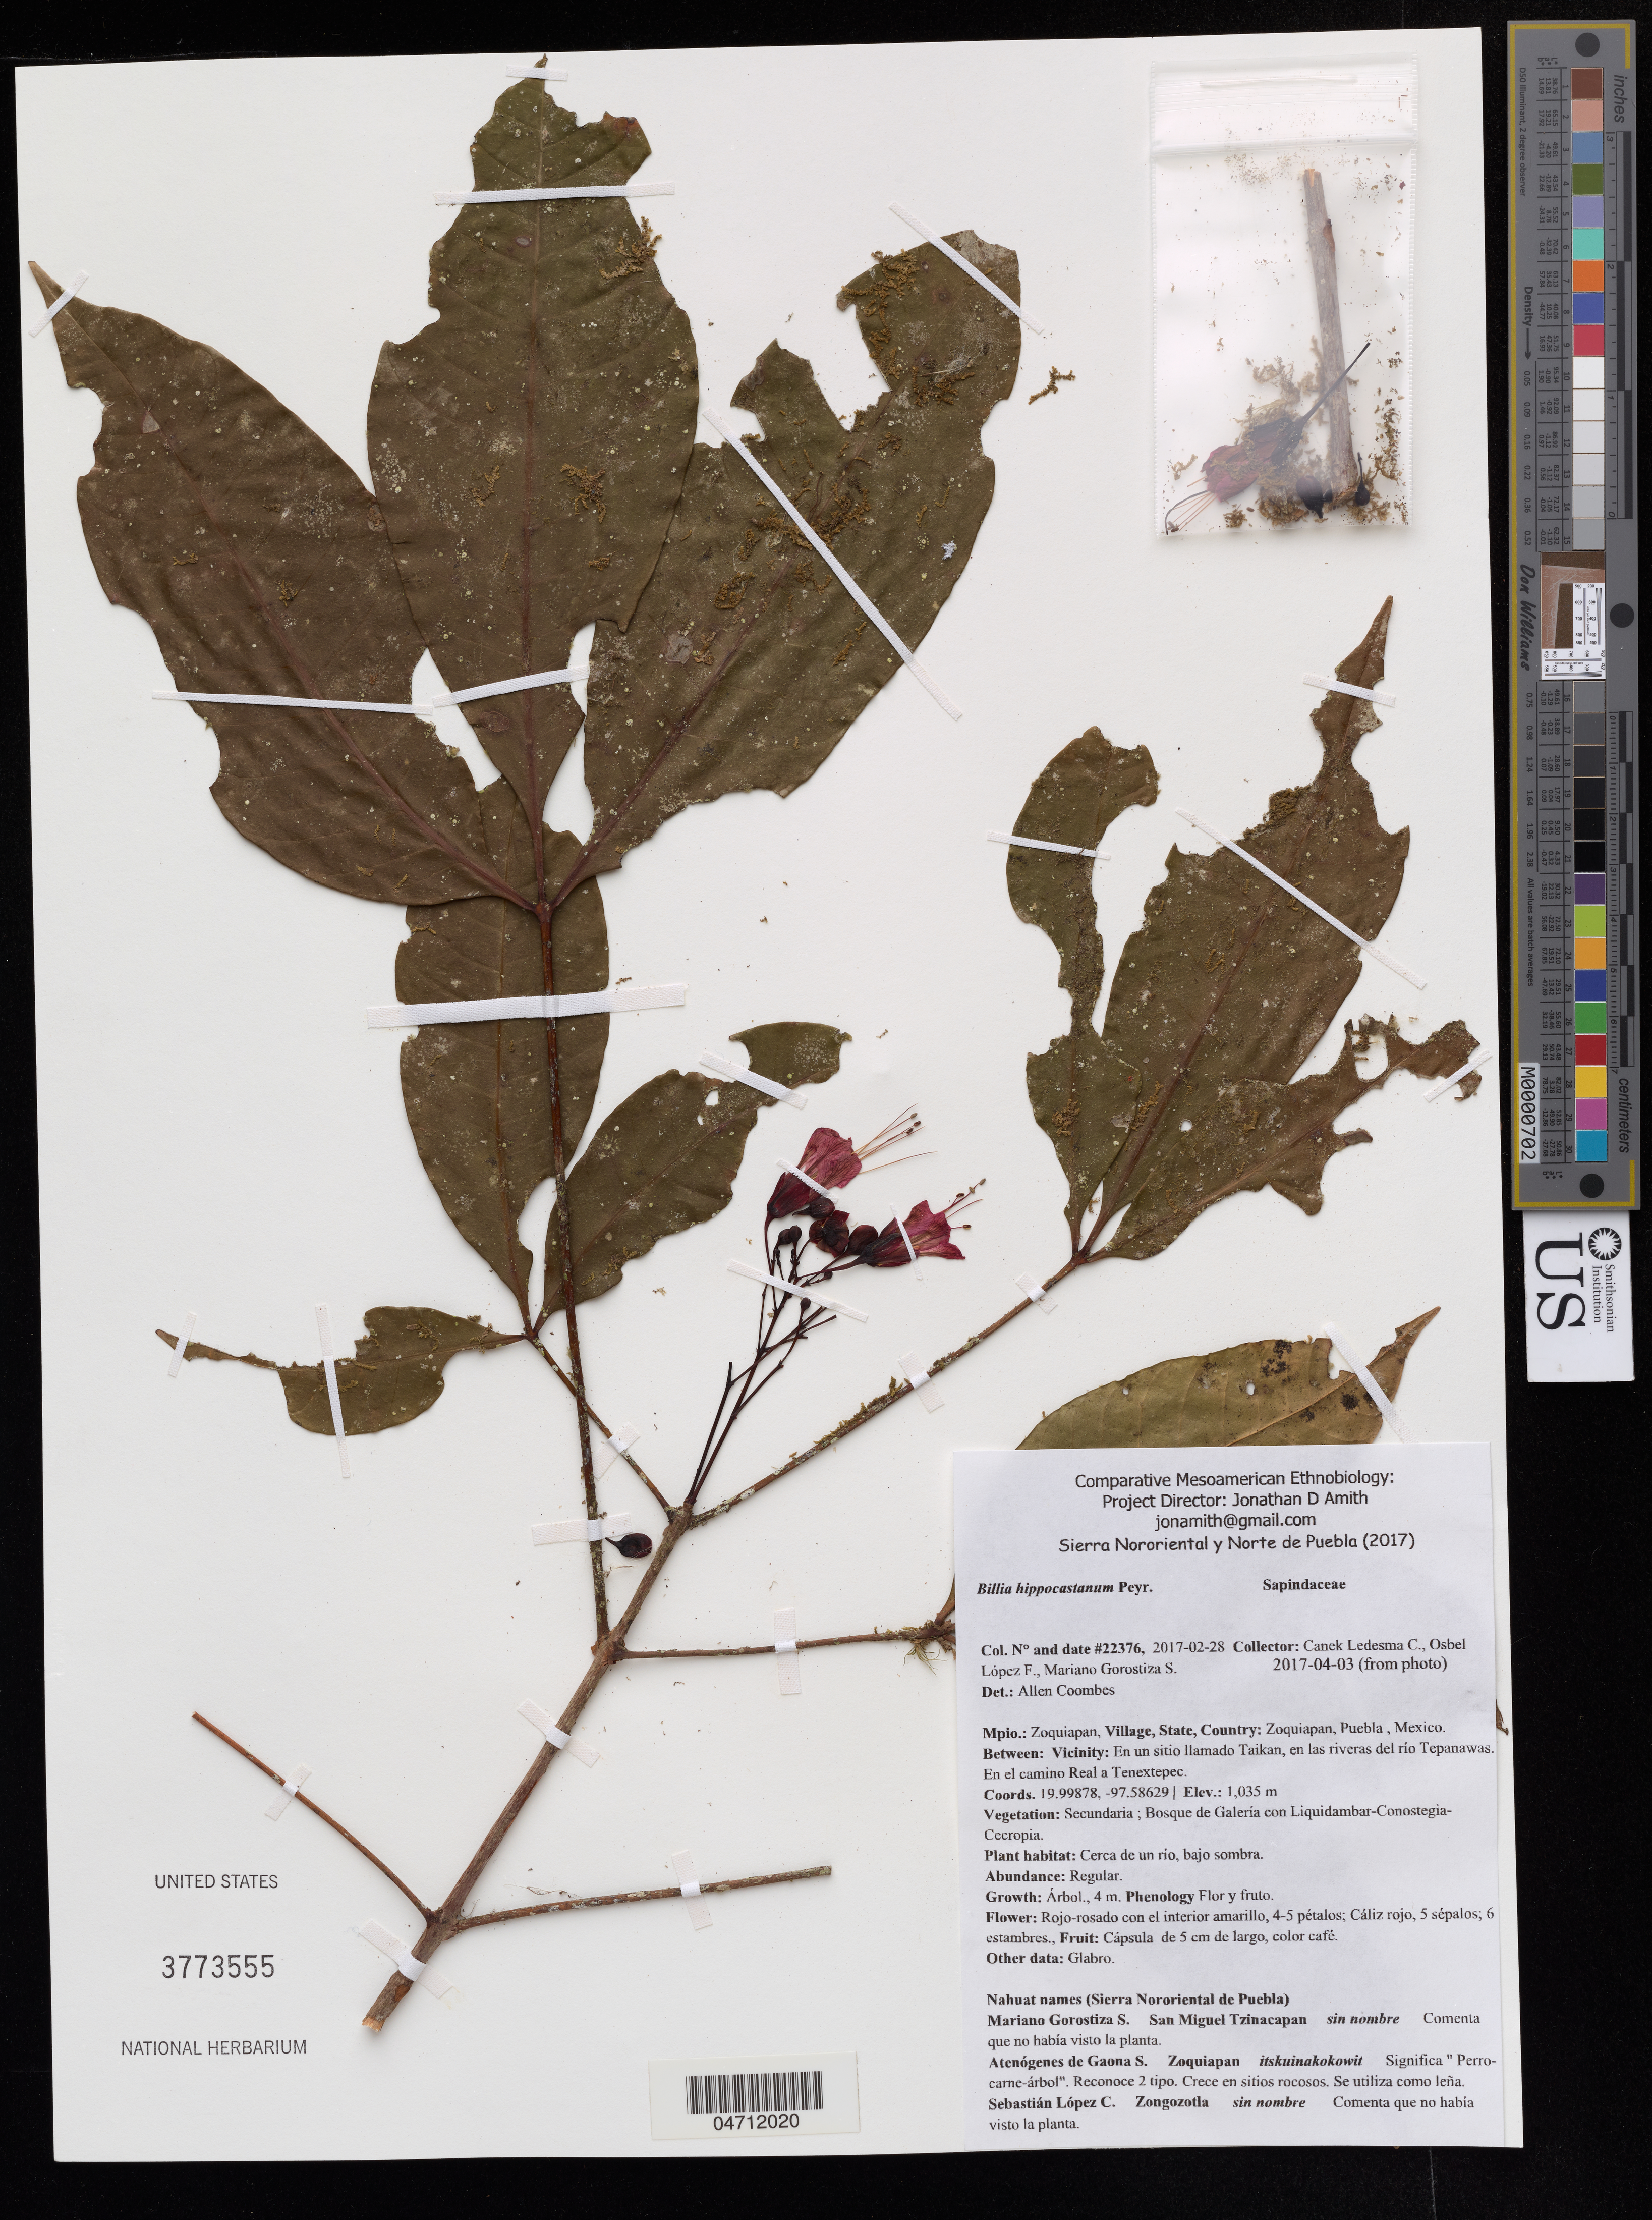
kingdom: Plantae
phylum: Tracheophyta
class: Magnoliopsida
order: Sapindales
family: Sapindaceae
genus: Billia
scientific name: Billia hippocastanum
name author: Peyr.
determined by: Acevedo-Rodríguez, P., (BOT), Smithsonian Institution - National Museum of Natural History (UNITED STATES)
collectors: Canek Ledesma C., O. López Francisco & M. Gorostiza S.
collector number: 22376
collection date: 2017-02-28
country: Mexico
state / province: Puebla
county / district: Zoquiapan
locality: Zoquiapan, En un sitio llamado Taikan, en las riveras del río Tepanawas. En el camino Real a Tenextepec.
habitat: Cerca de un río, bajo sombra.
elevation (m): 1035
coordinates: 19.99878, -97.58629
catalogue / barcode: US 3773555